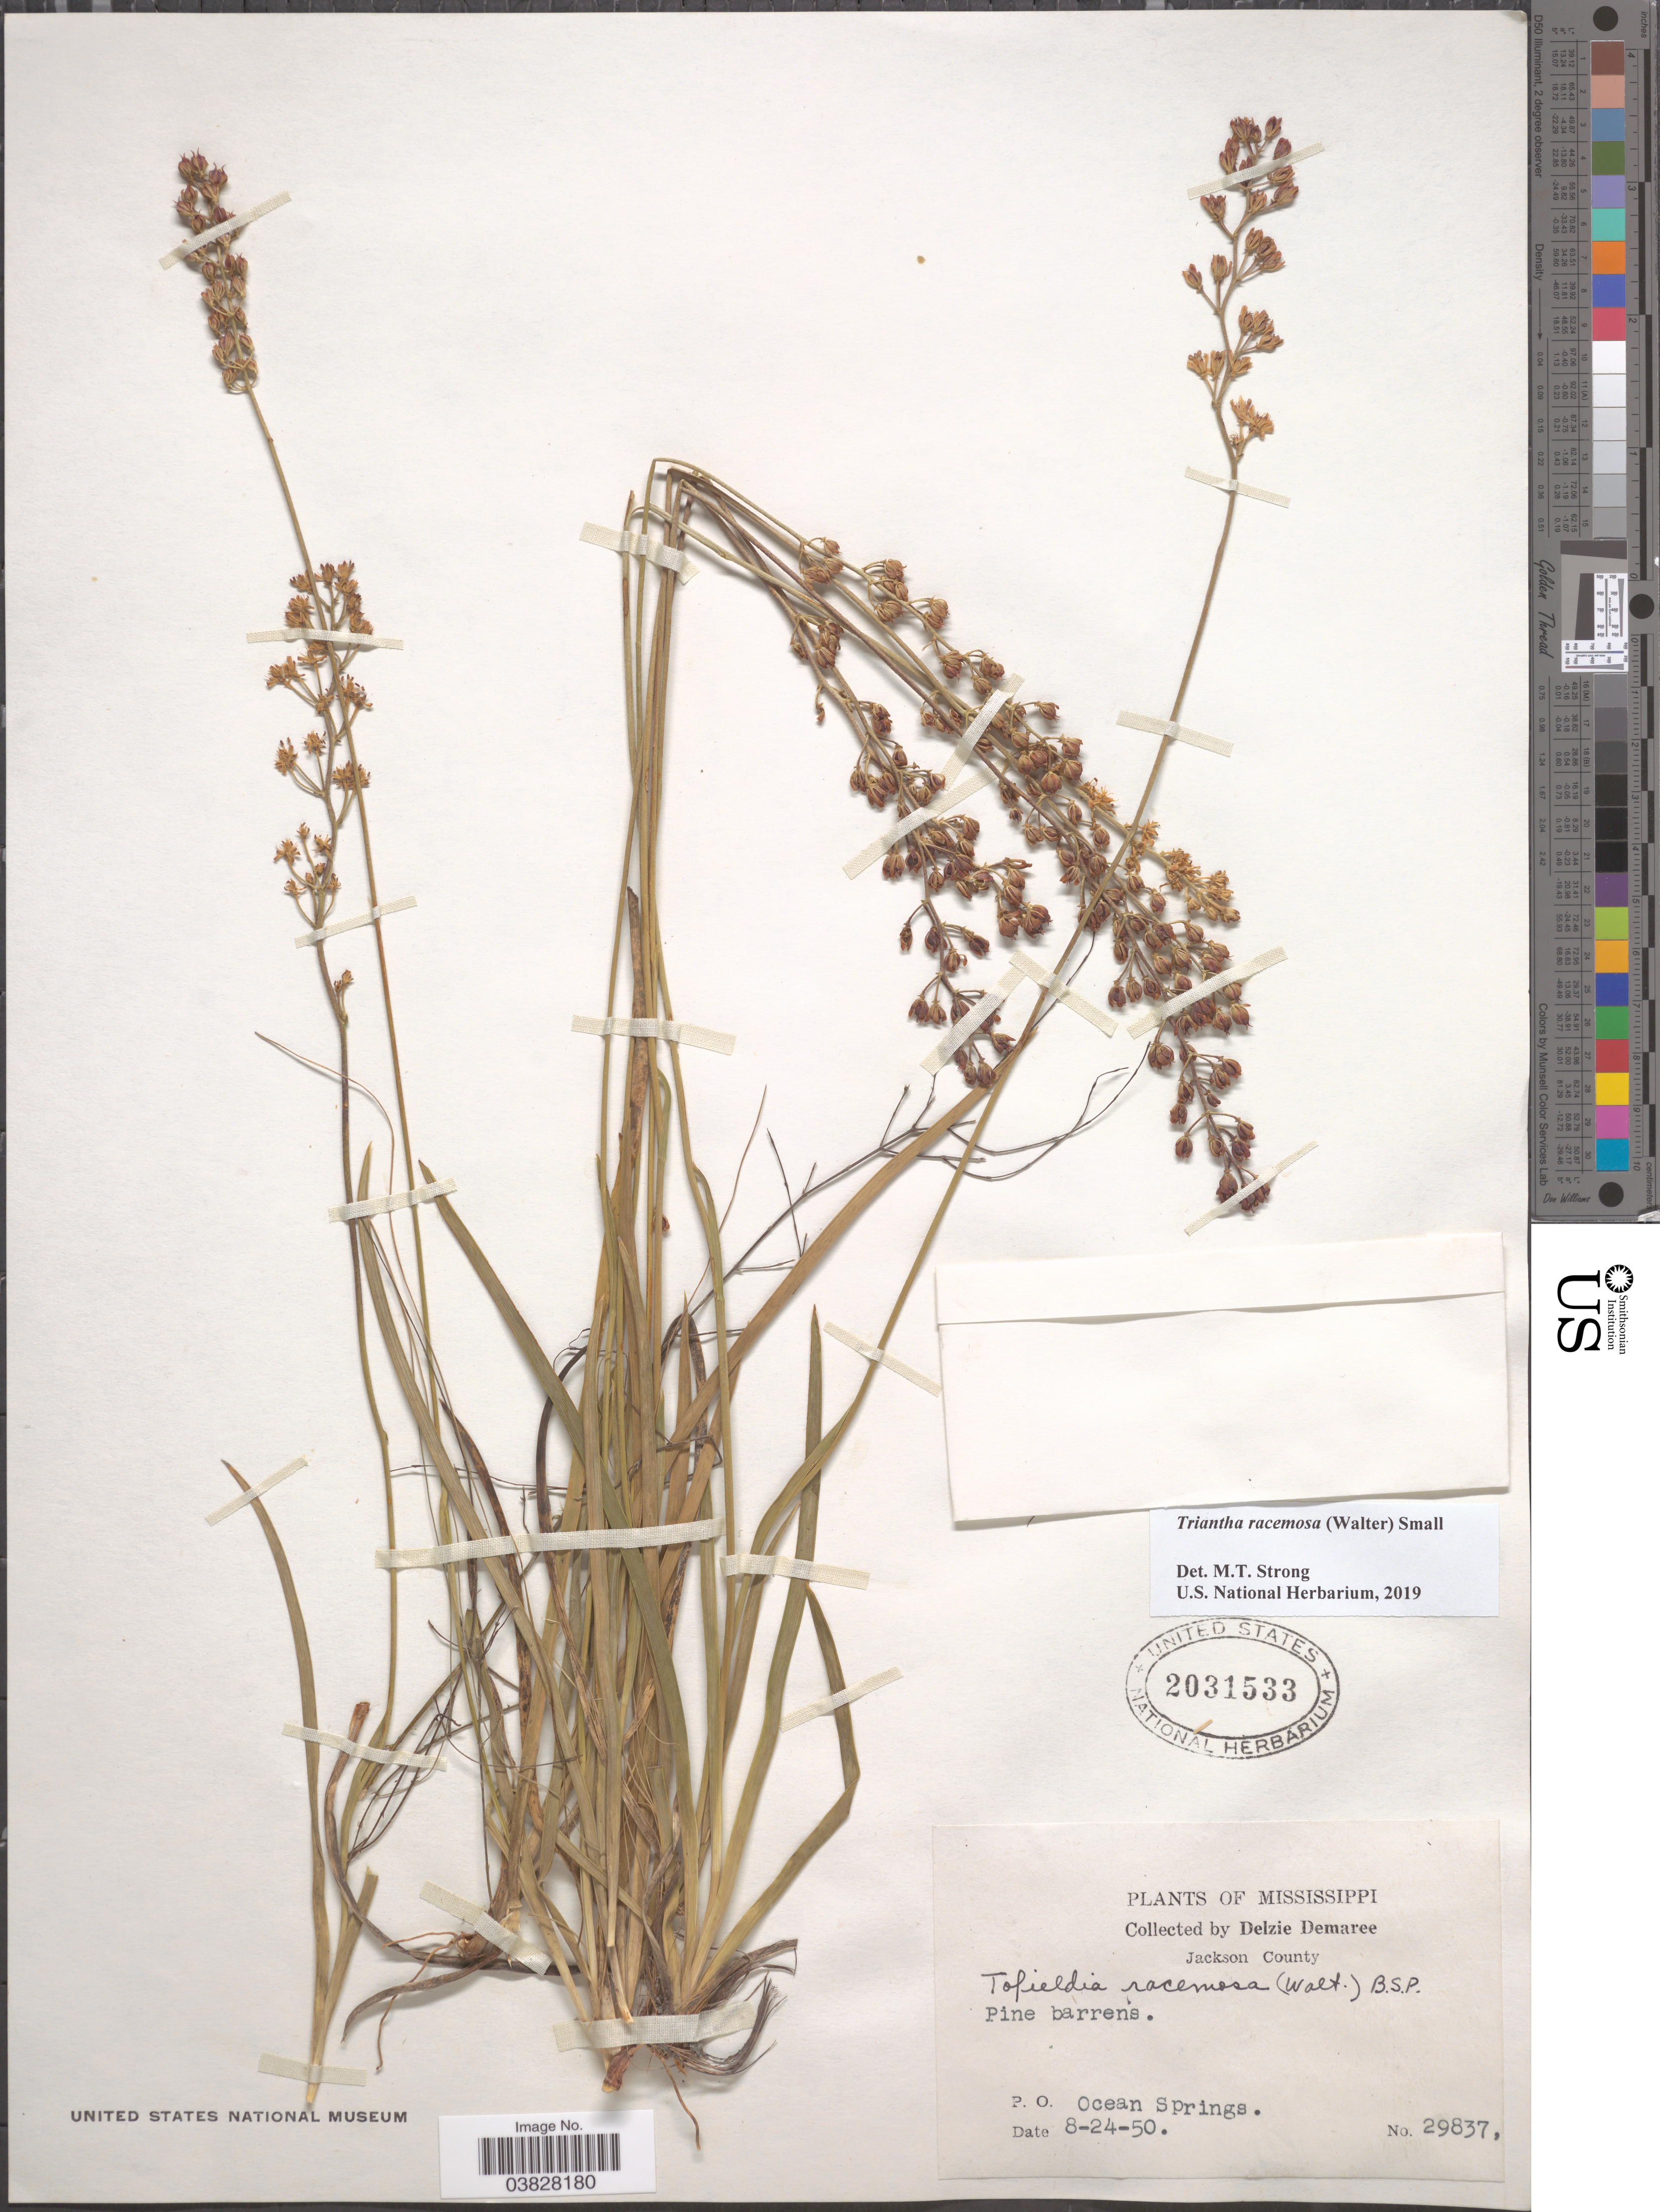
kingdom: Plantae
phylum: Tracheophyta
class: Liliopsida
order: Alismatales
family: Tofieldiaceae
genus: Triantha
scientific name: Triantha racemosa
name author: (Walter) Small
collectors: D. Demaree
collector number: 29837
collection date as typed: Transcribed d/m/y: 24/8/50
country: United States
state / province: Mississippi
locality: Jackson County. P. O. Ocean Springs.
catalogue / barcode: US 2031533